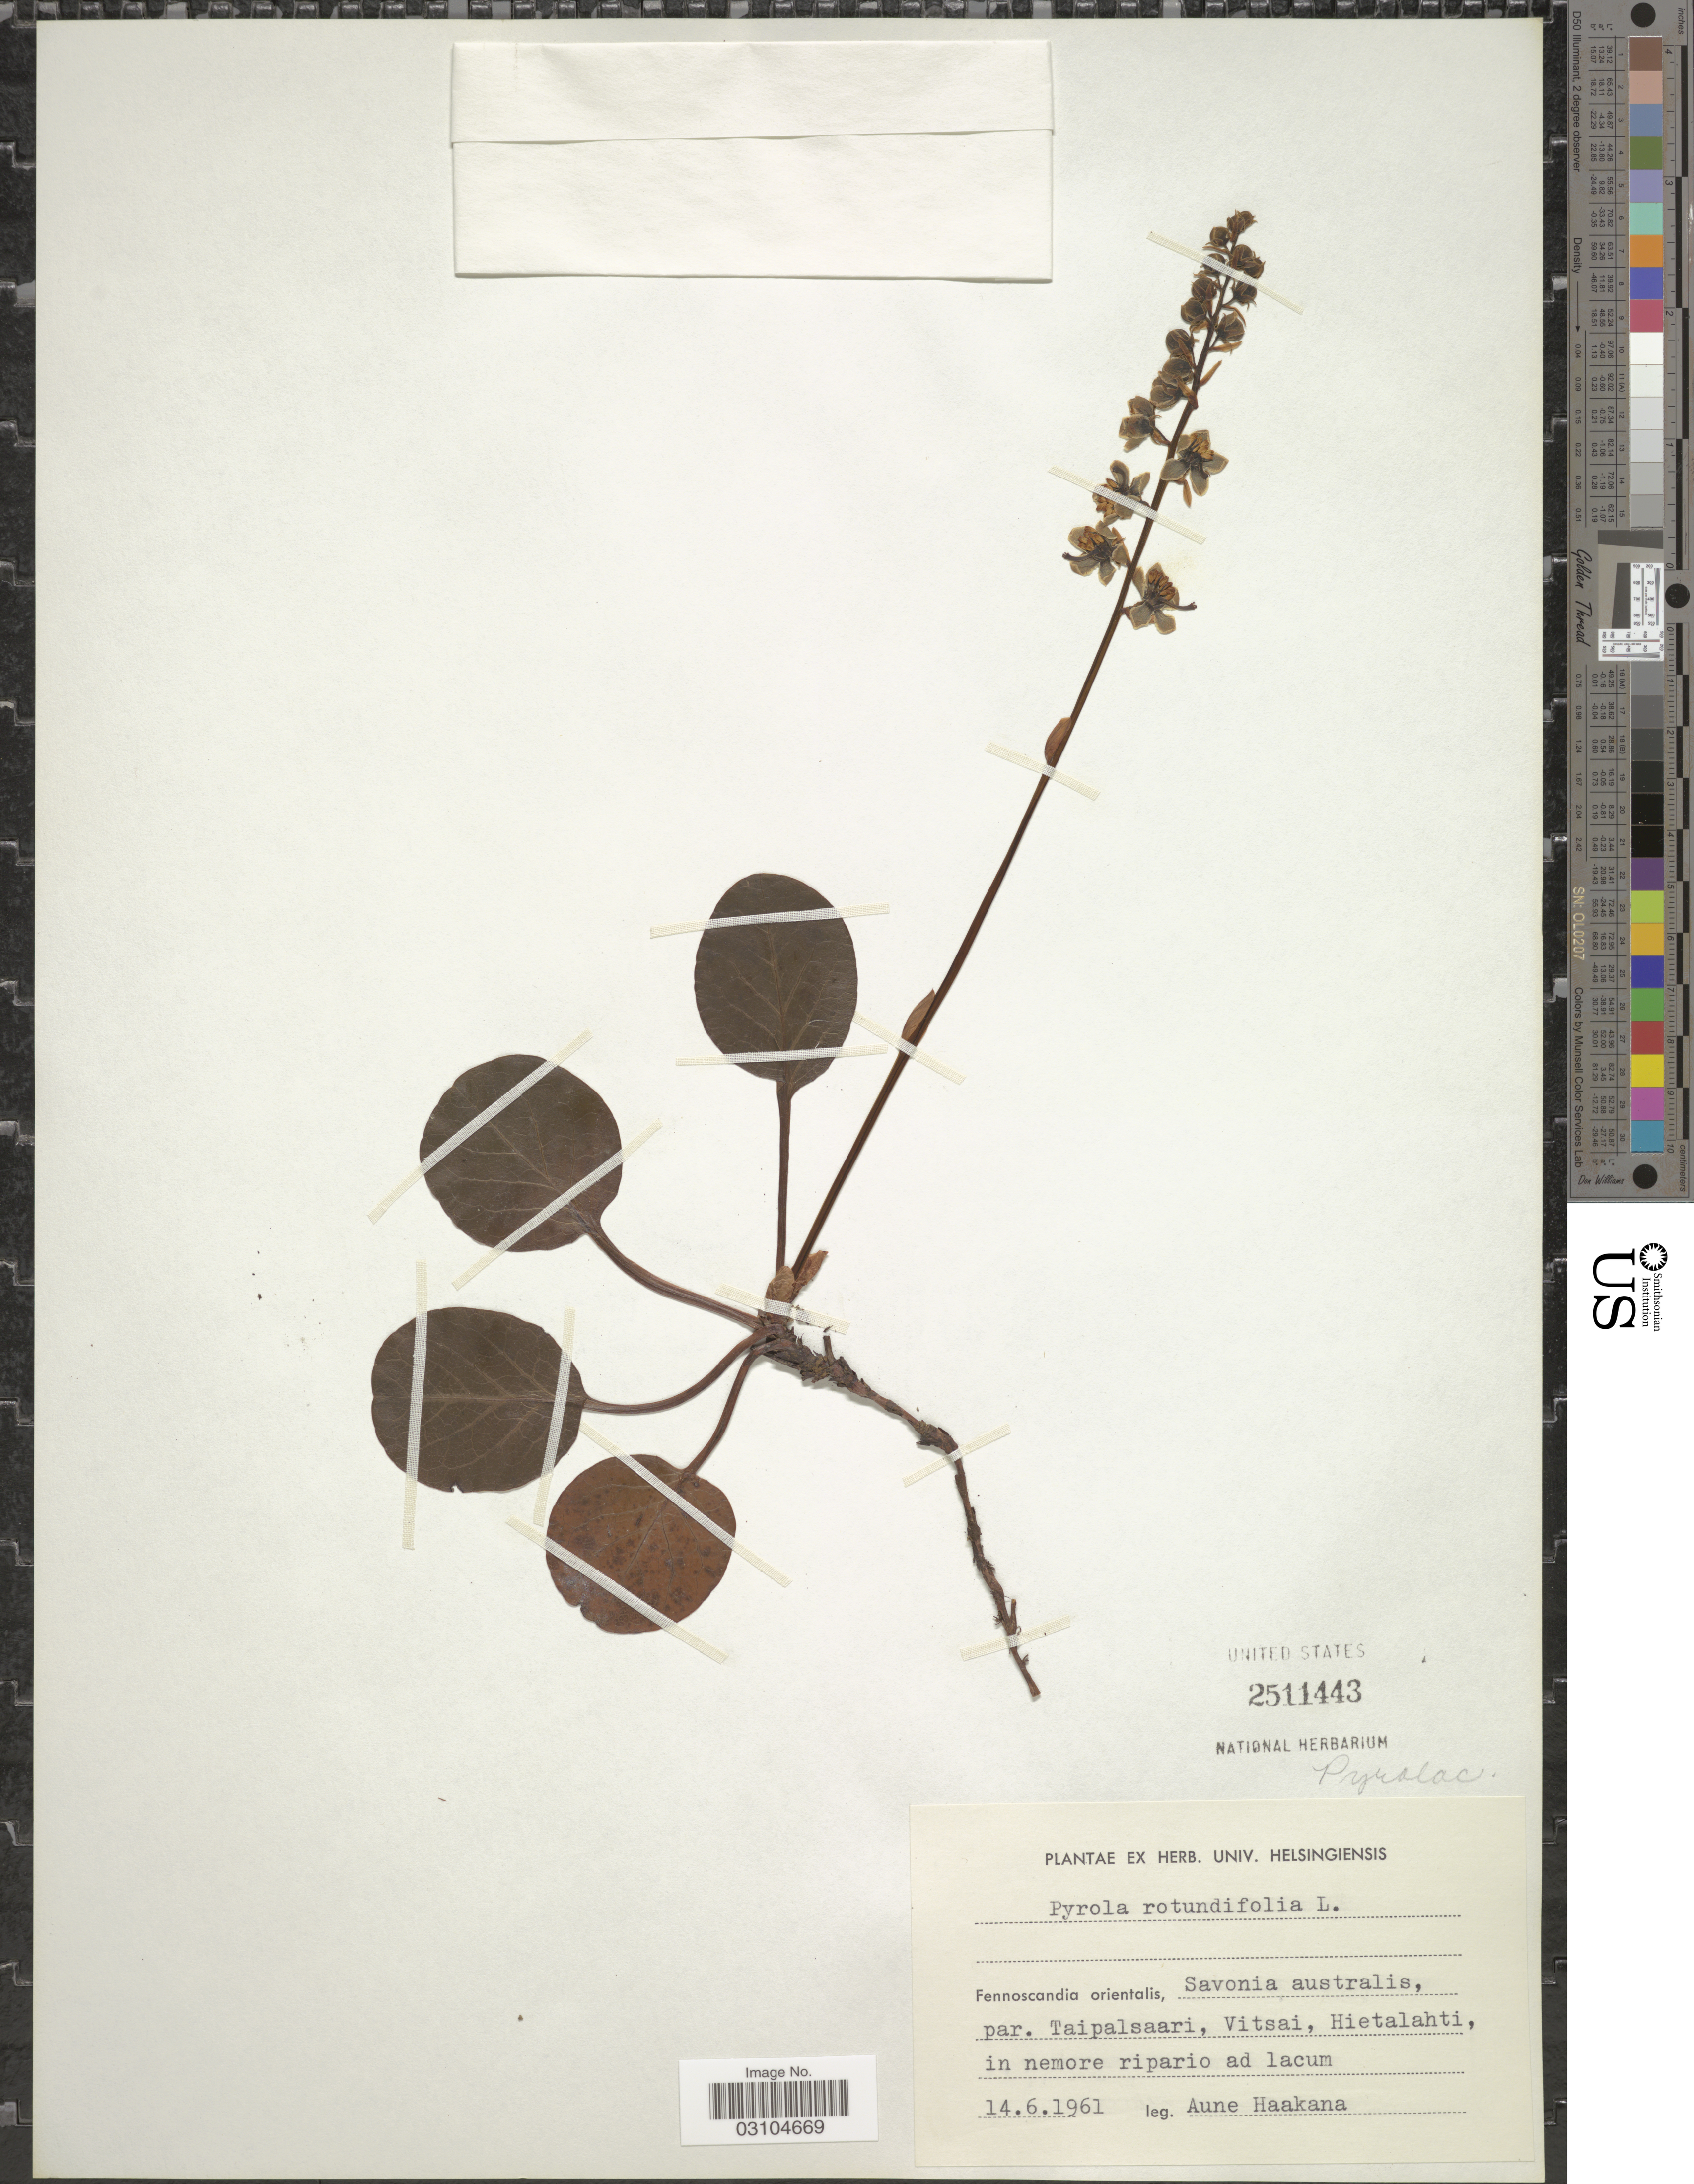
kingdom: Plantae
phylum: Tracheophyta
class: Magnoliopsida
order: Ericales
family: Ericaceae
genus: Pyrola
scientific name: Pyrola rotundifolia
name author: L.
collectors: A. Haakana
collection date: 1961-06-14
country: Finland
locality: Fennoscandia orientalis, Savonia australis, par. Taipalsaari, Vitsai, Hietalahti, in nemore ripario ad lacum.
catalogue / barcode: US 2511443